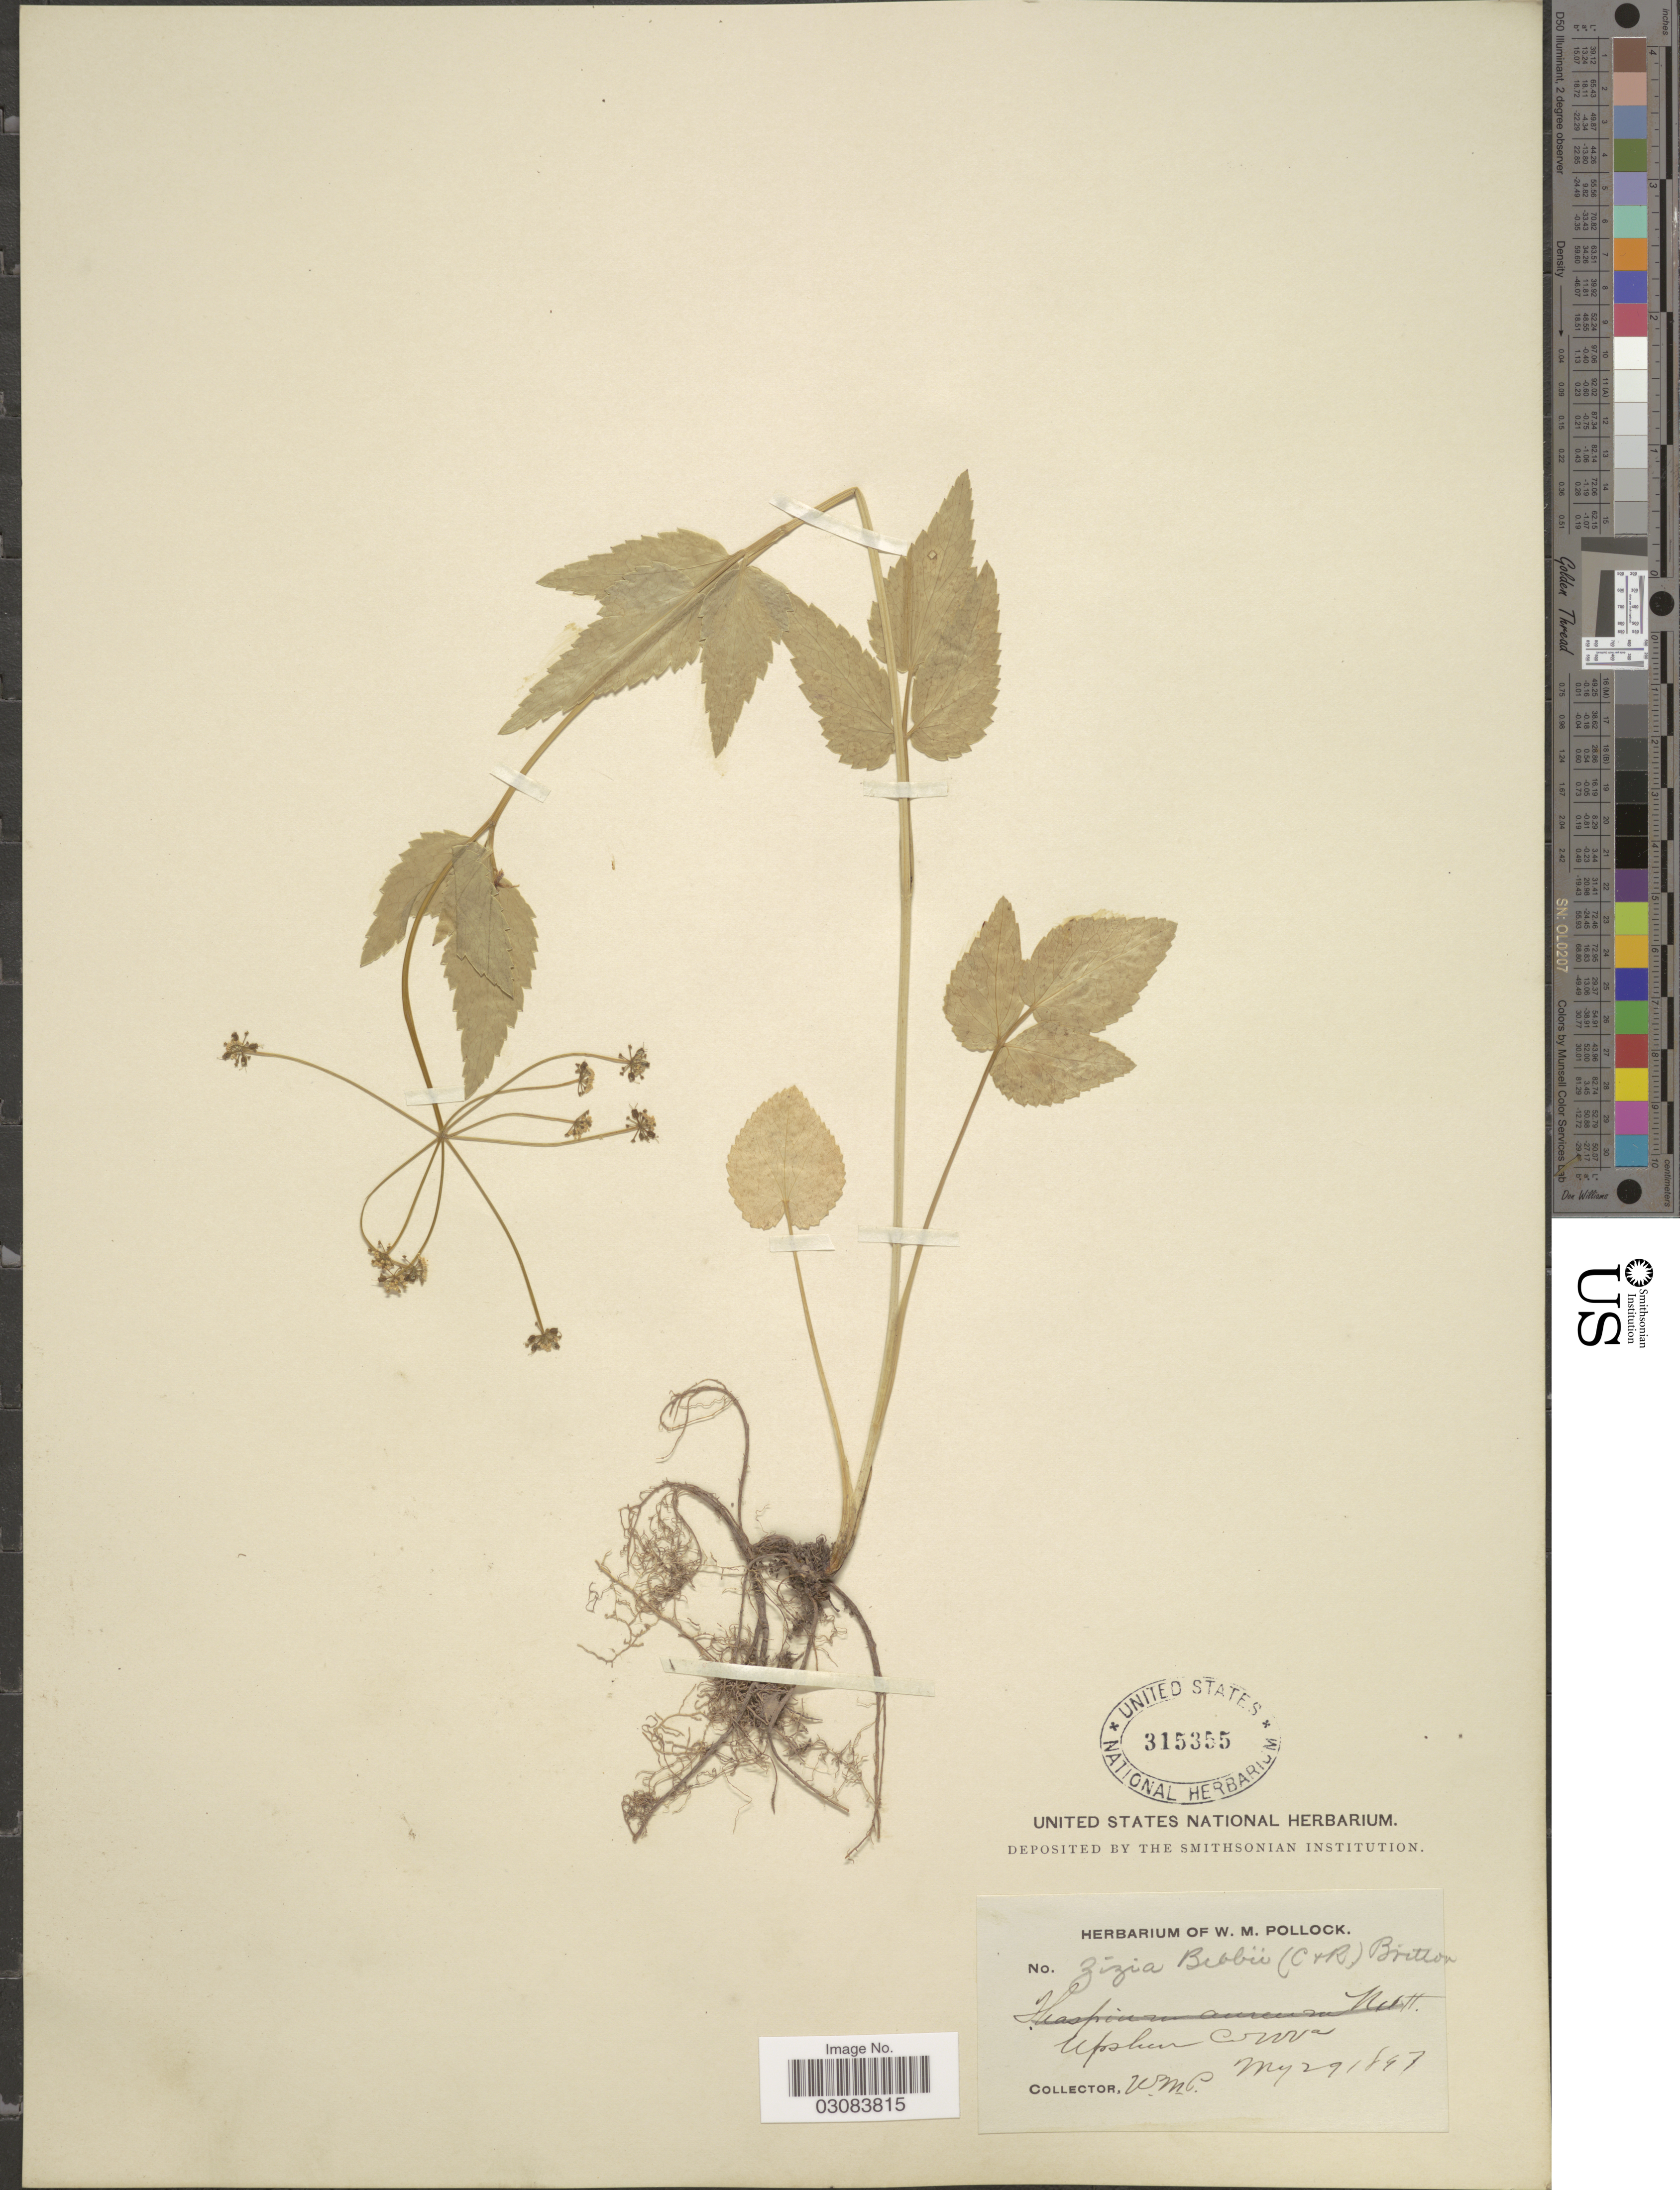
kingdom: Plantae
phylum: Tracheophyta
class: Magnoliopsida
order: Apiales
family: Apiaceae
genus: Zizia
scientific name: Zizia aptera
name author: (A. Gray) Fernald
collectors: W. M. Pollock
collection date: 1897-05-29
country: United States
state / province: West Virginia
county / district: Upshur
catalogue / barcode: US 315355